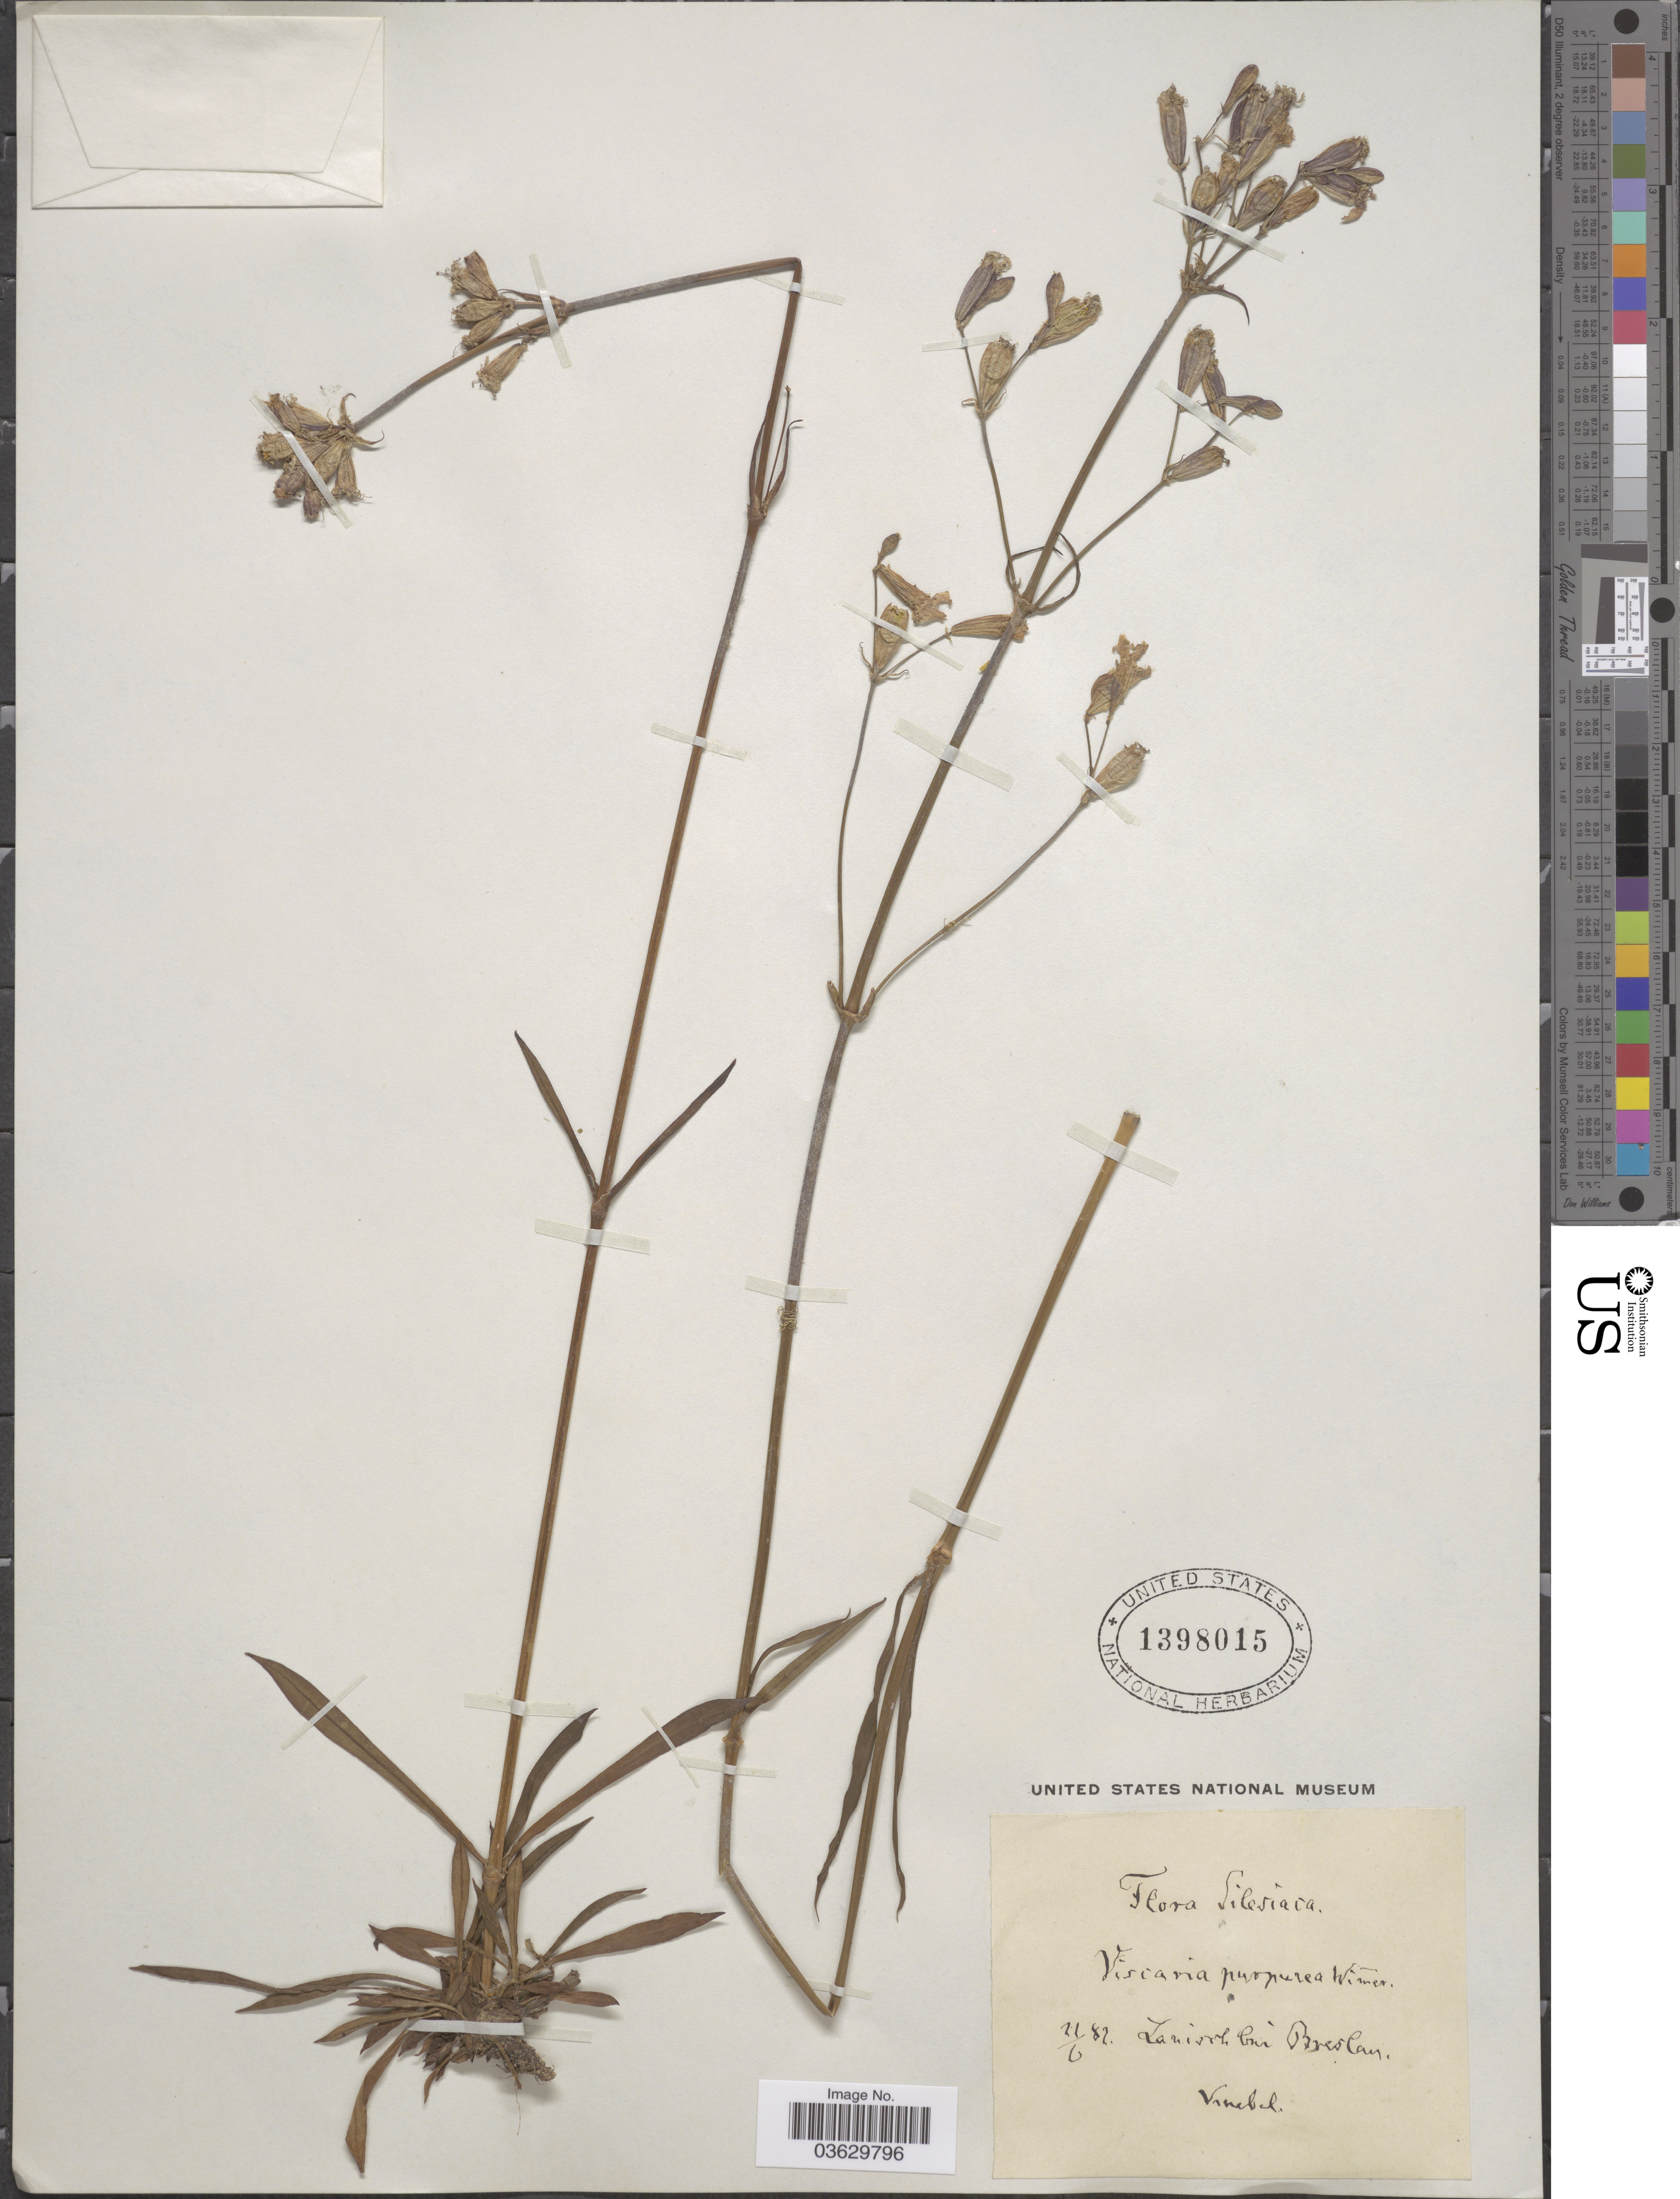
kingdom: Plantae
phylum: Tracheophyta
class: Magnoliopsida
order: Caryophyllales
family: Caryophyllaceae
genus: Viscaria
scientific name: Viscaria purpurea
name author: Wimm.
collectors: Vinebel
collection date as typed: Transcribed d/m/y: 21/6/82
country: Poland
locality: Silesiaca. Zanischbur Breslau.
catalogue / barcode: US 1398015